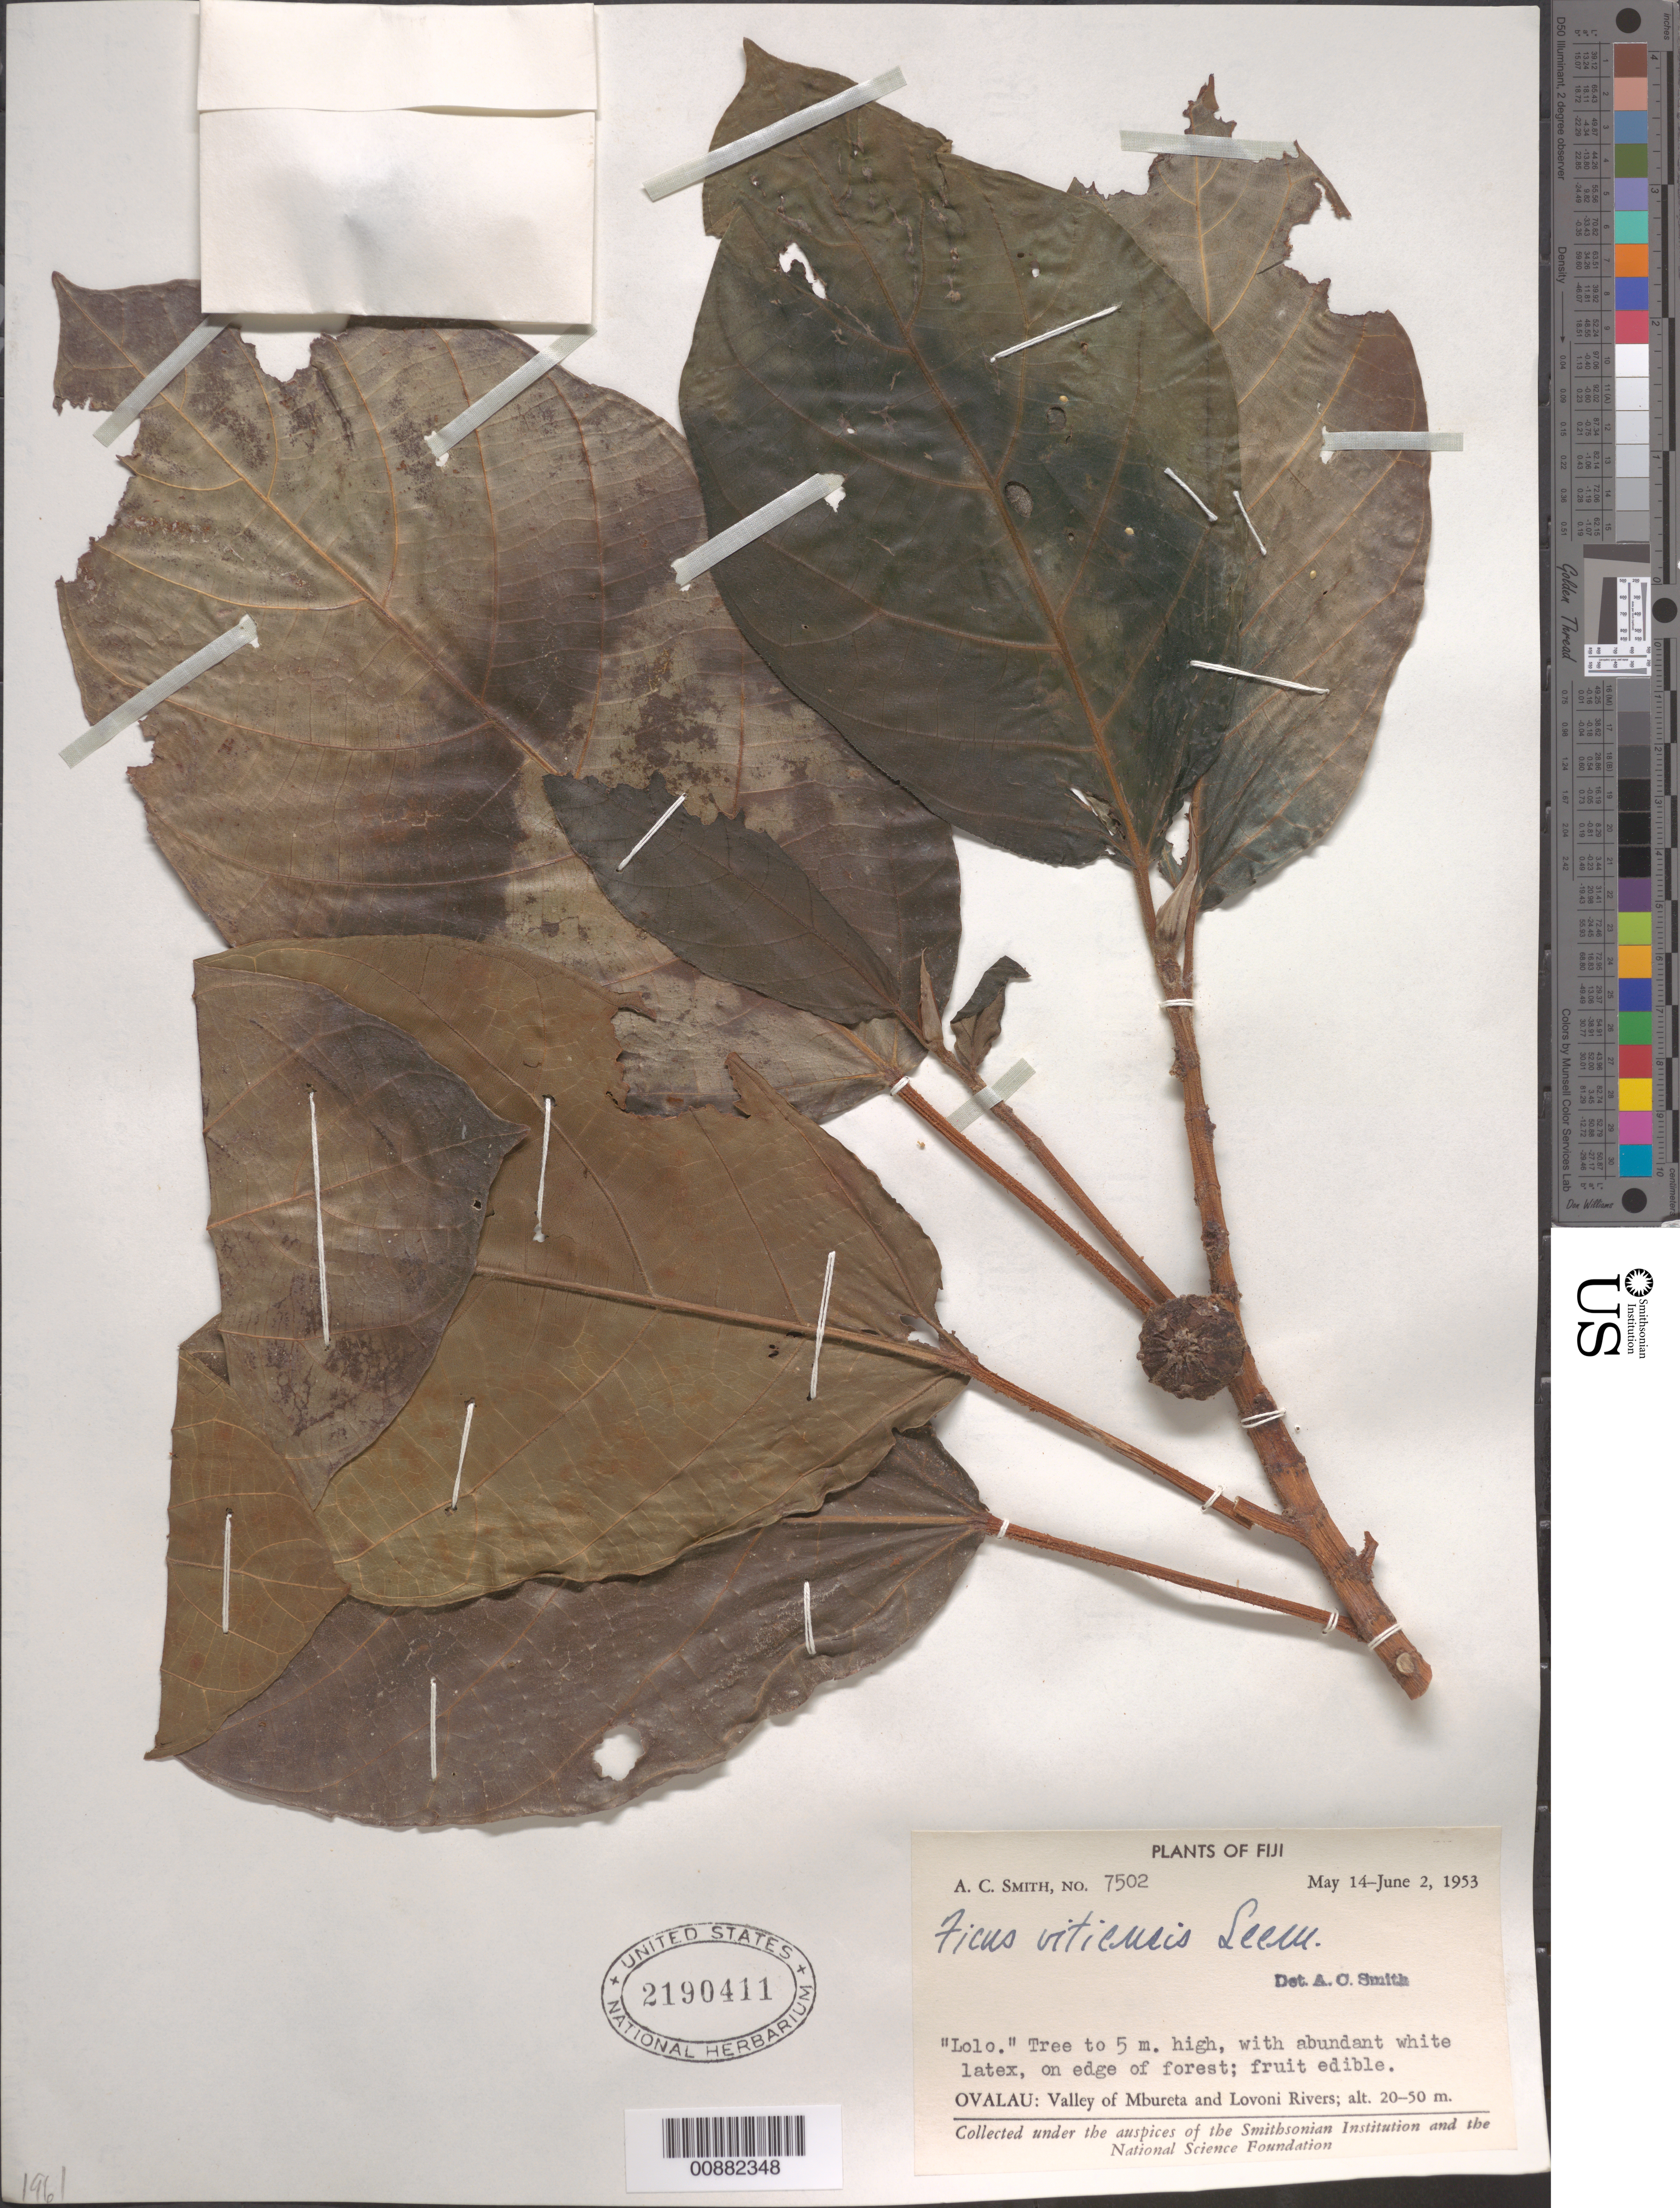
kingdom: Plantae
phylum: Tracheophyta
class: Magnoliopsida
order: Rosales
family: Moraceae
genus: Ficus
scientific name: Ficus vitiensis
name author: Seem.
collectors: C. A. Smith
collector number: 7502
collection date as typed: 14 May 1953 to 02 Jun 1953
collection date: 1953-05-14/1953-06-02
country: Fiji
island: Ovalau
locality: Valley of Mbureta and Lovoni Rivers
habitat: Edge of forest.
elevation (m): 20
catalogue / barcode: US 2190411